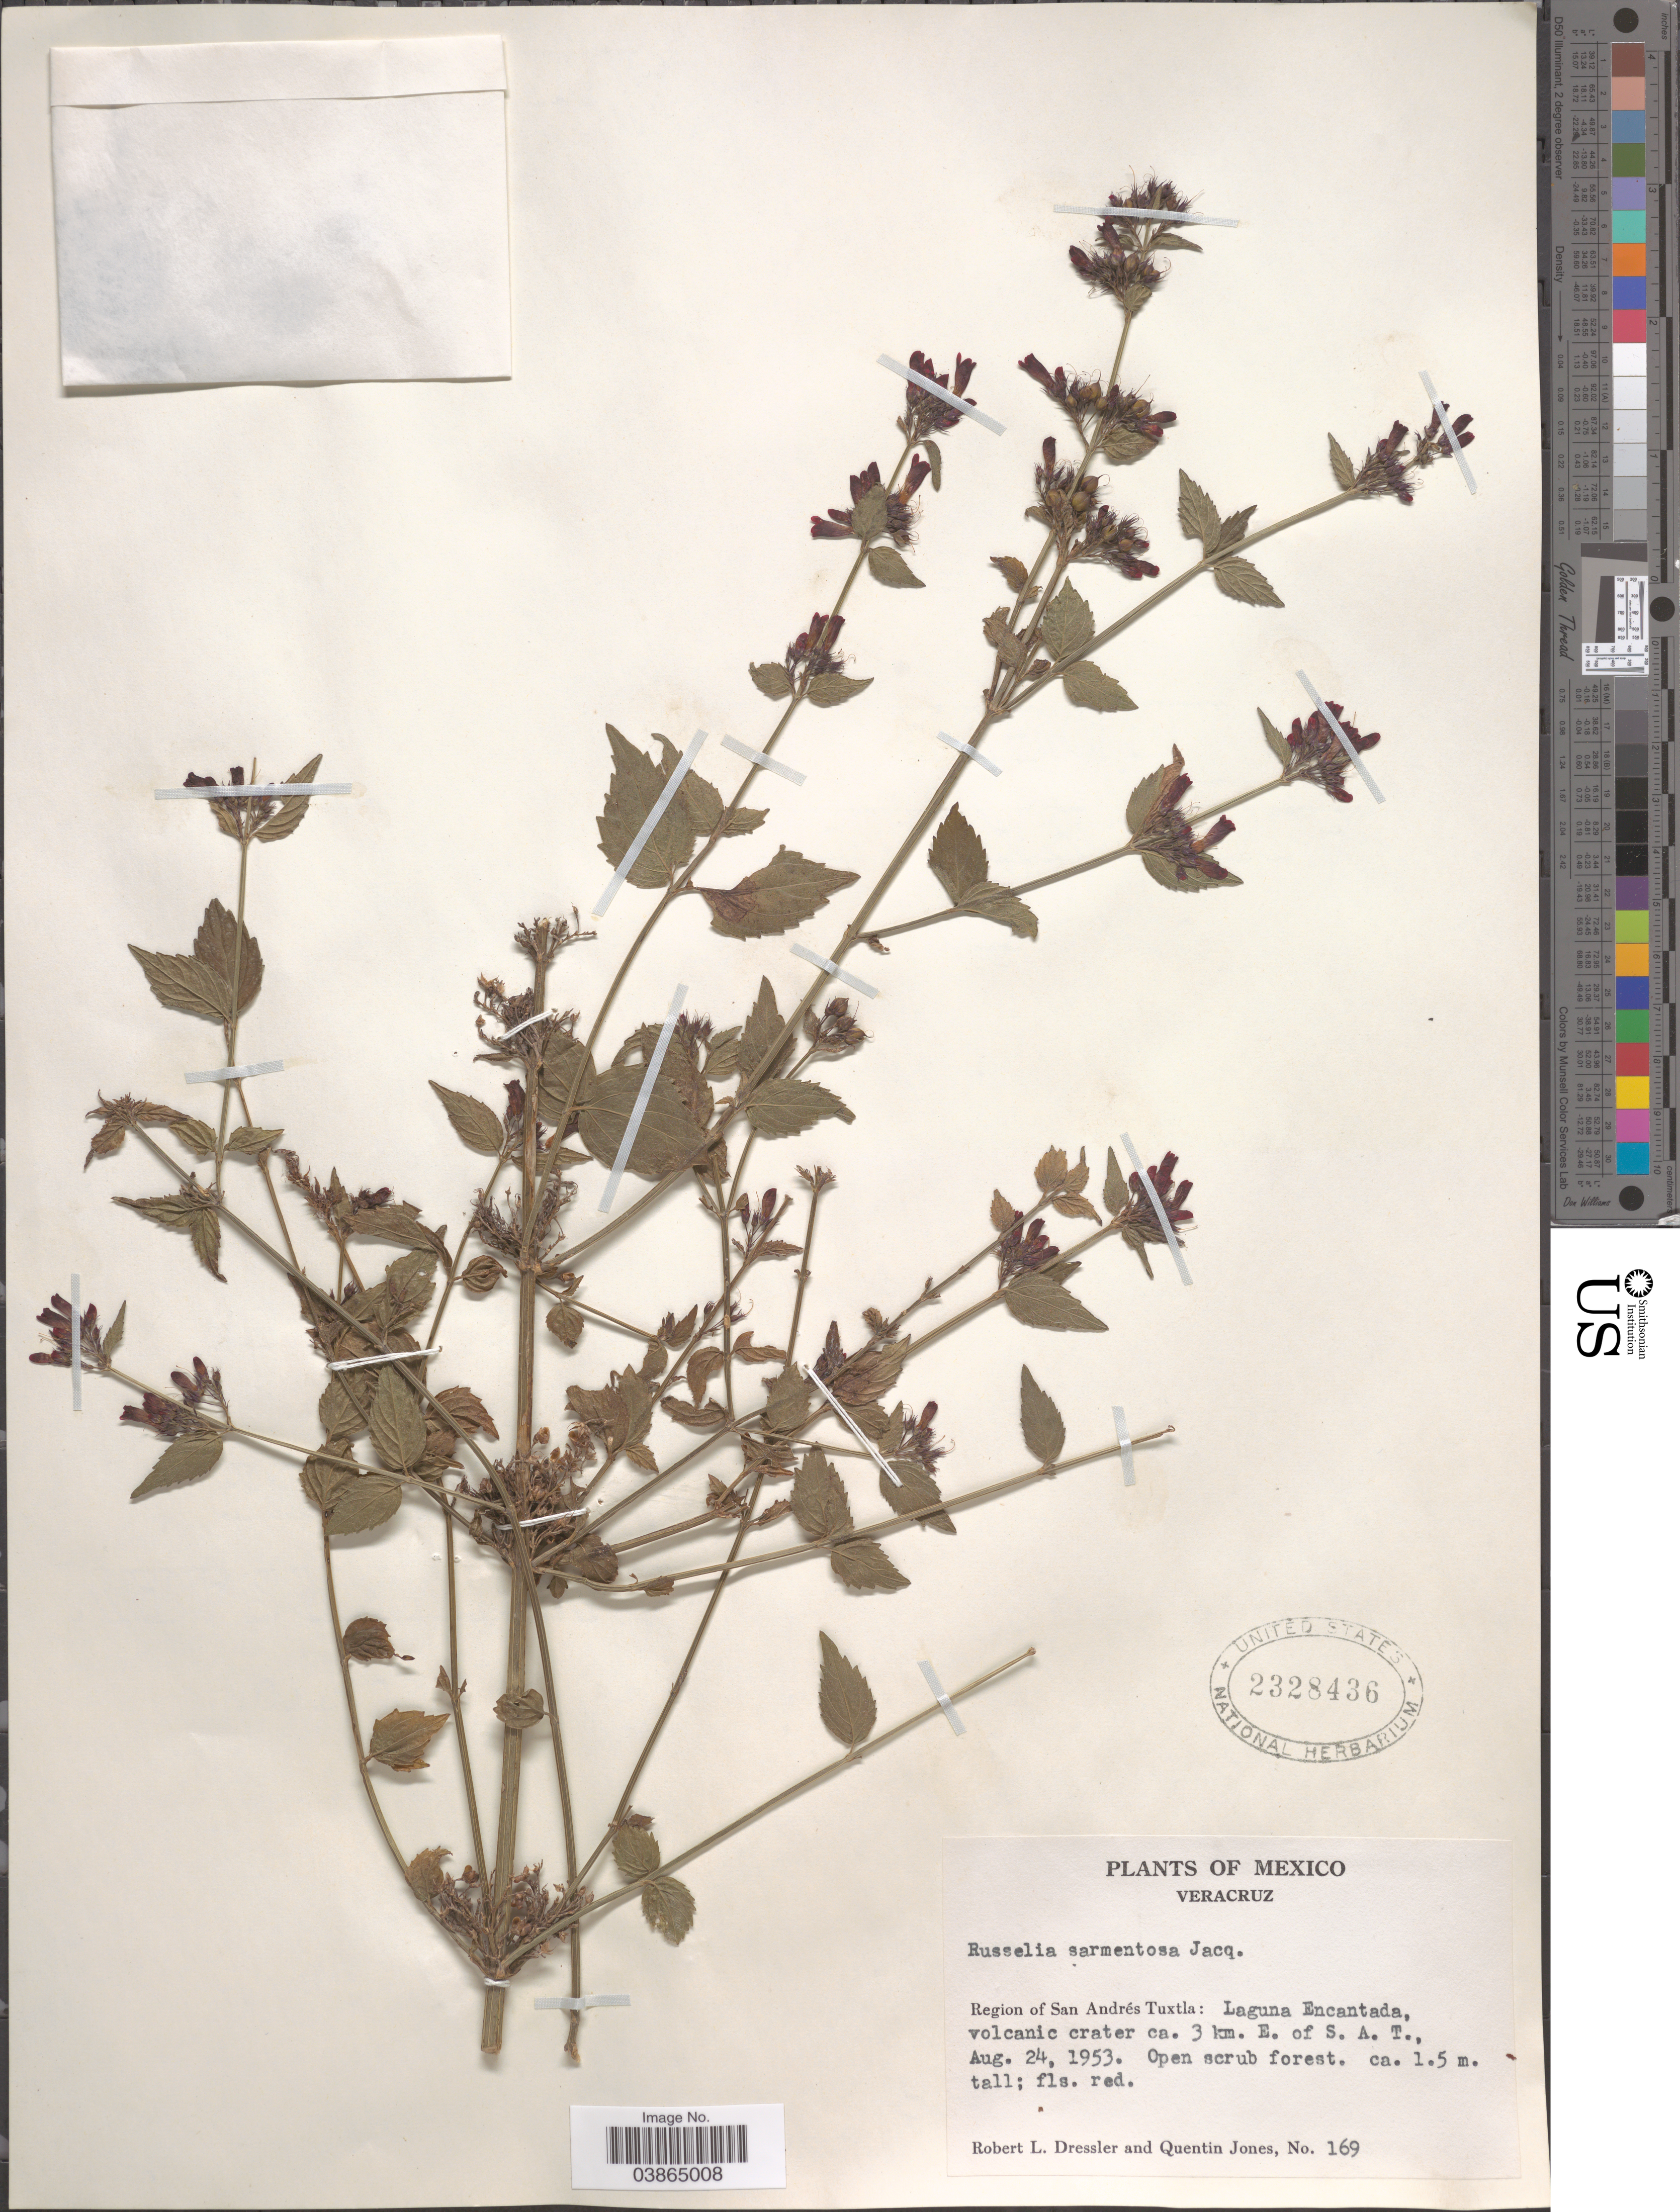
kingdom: Plantae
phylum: Tracheophyta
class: Magnoliopsida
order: Lamiales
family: Plantaginaceae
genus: Russelia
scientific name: Russelia sarmentosa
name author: Jacq.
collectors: R. Dressler & Q. Jones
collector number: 169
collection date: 1953-08-24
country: Mexico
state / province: Veracruz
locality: Veracruz. Region of San Andrés Tuxtla: Laguna Encantada, volcanic crater ca. 3 km. E. of S. A. T.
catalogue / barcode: US 2328436